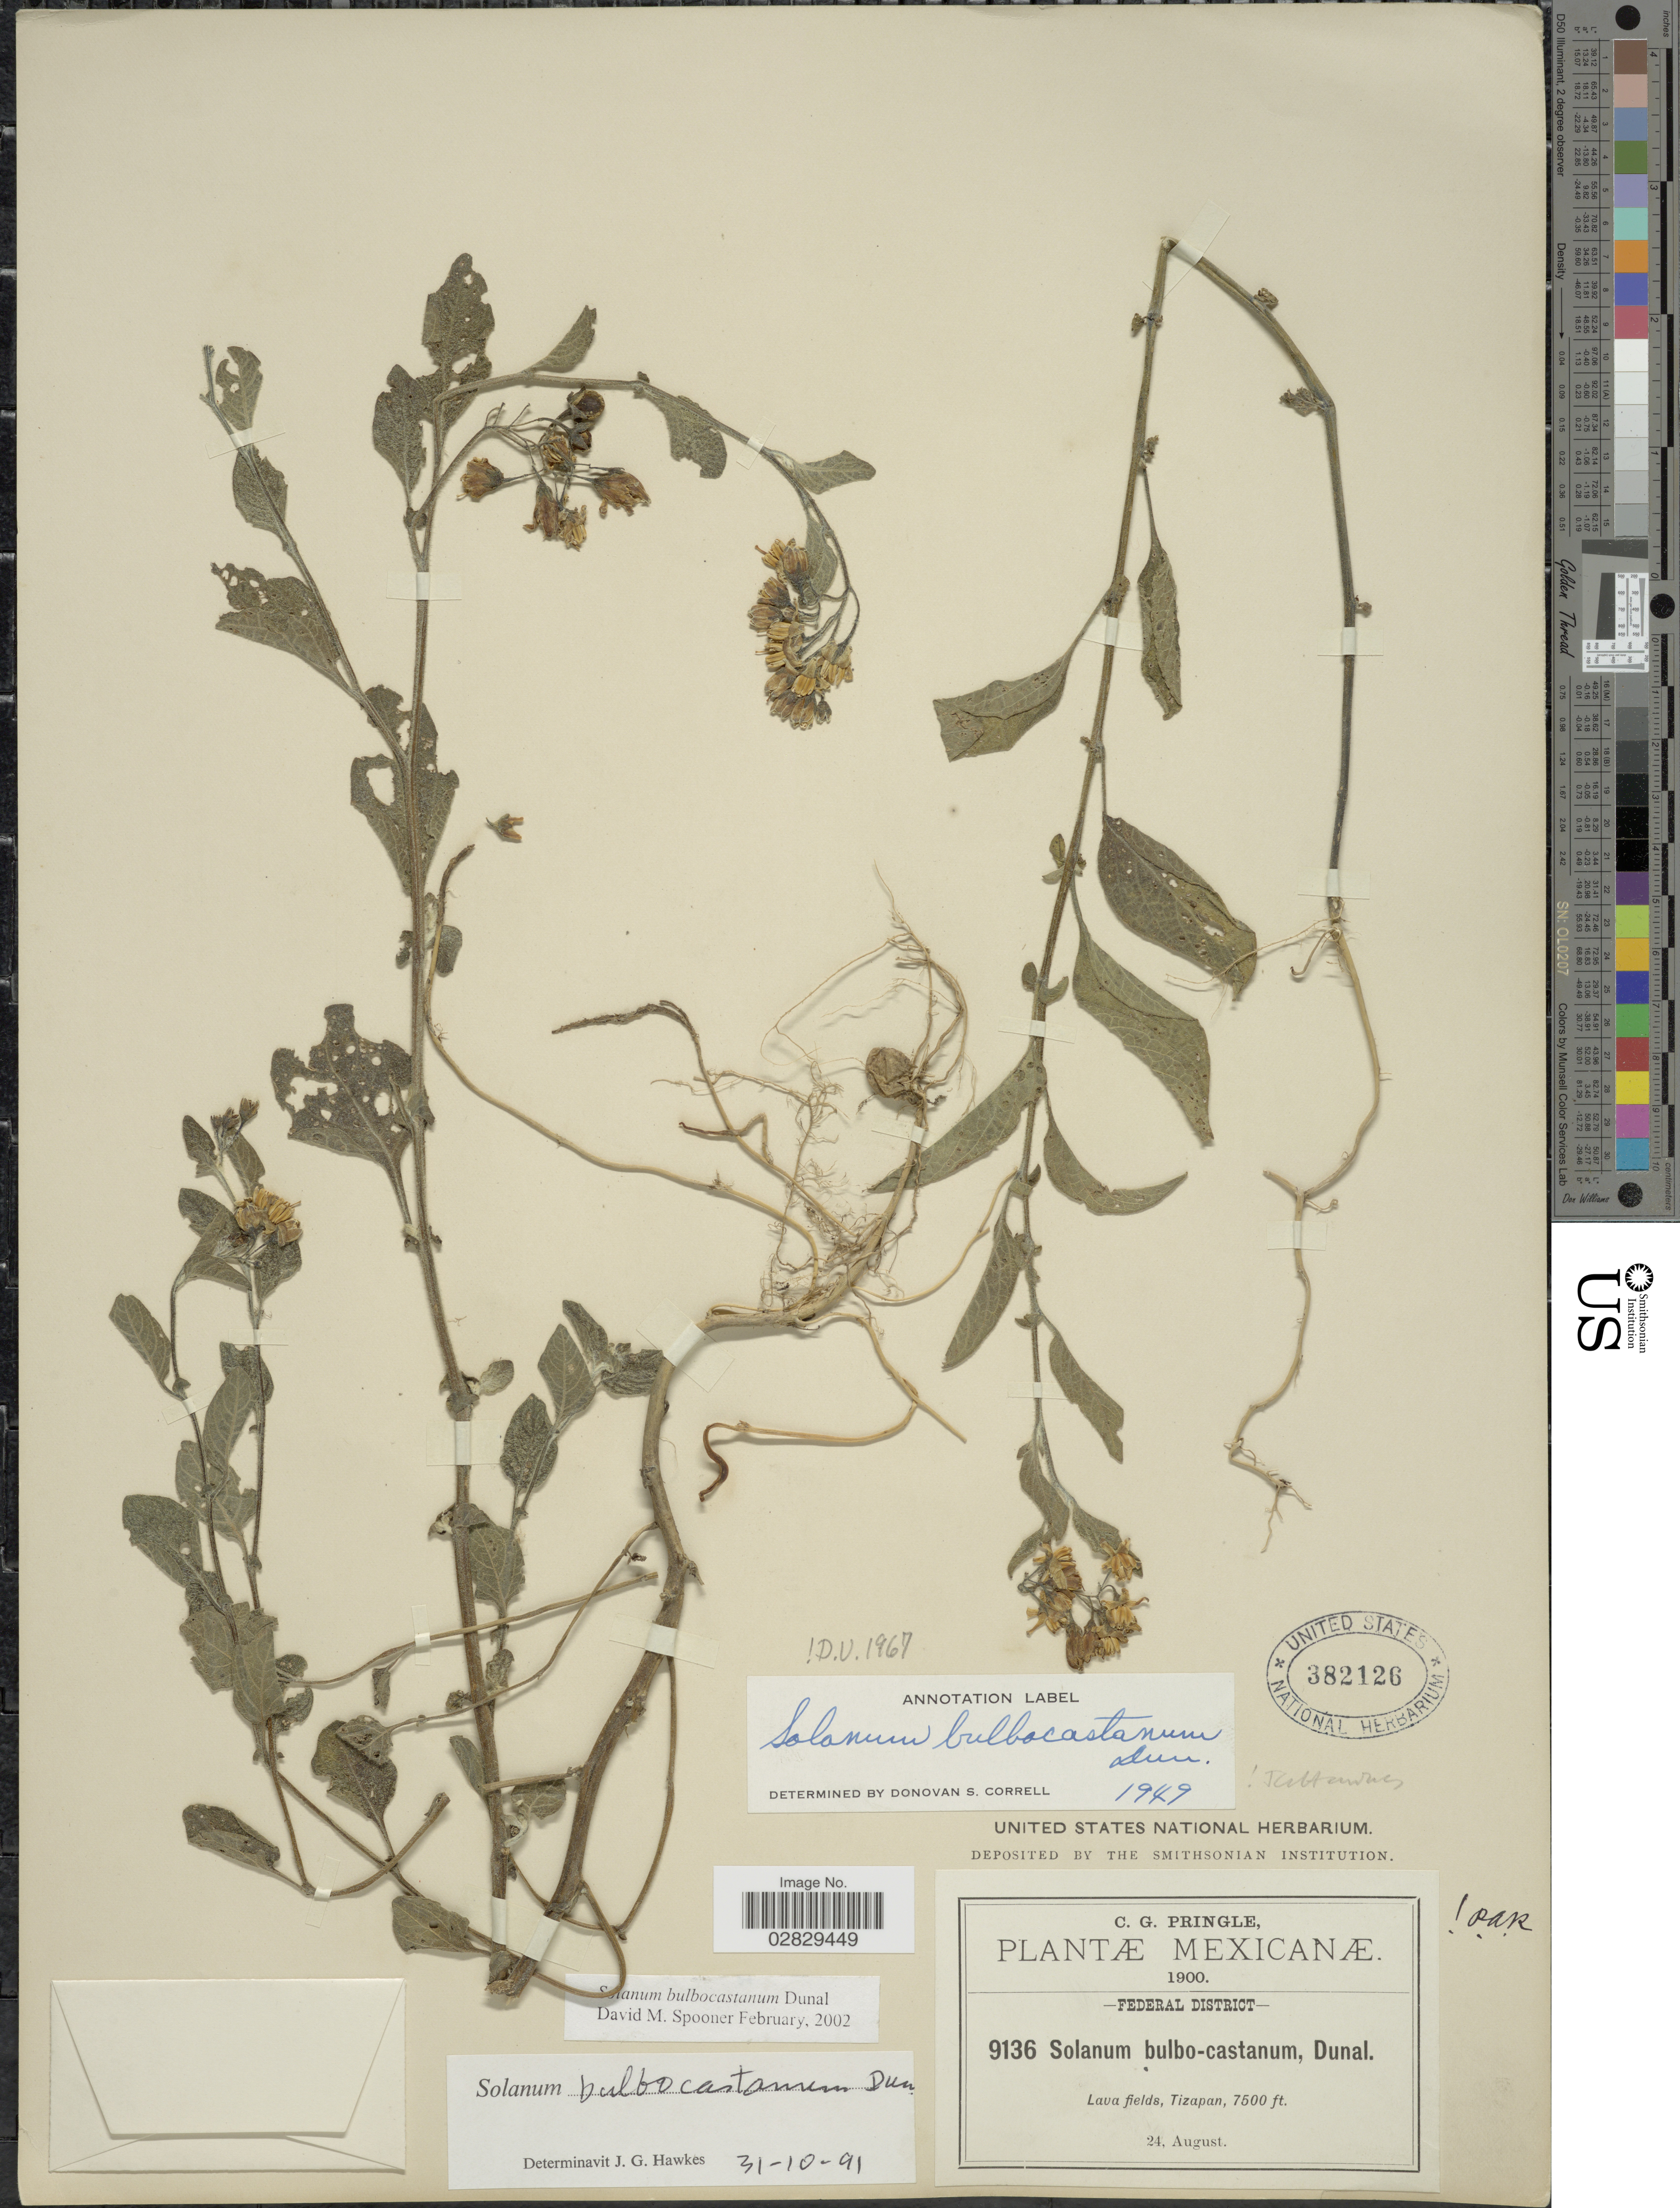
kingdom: Plantae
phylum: Tracheophyta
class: Magnoliopsida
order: Solanales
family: Solanaceae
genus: Solanum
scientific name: Solanum bulbocastanum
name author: Dunal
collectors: C. G. Pringle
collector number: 9136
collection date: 1900-08-24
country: Mexico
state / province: Distrito Federal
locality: Federal District. Lava fields, Tizapan.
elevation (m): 2286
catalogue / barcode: US 382126